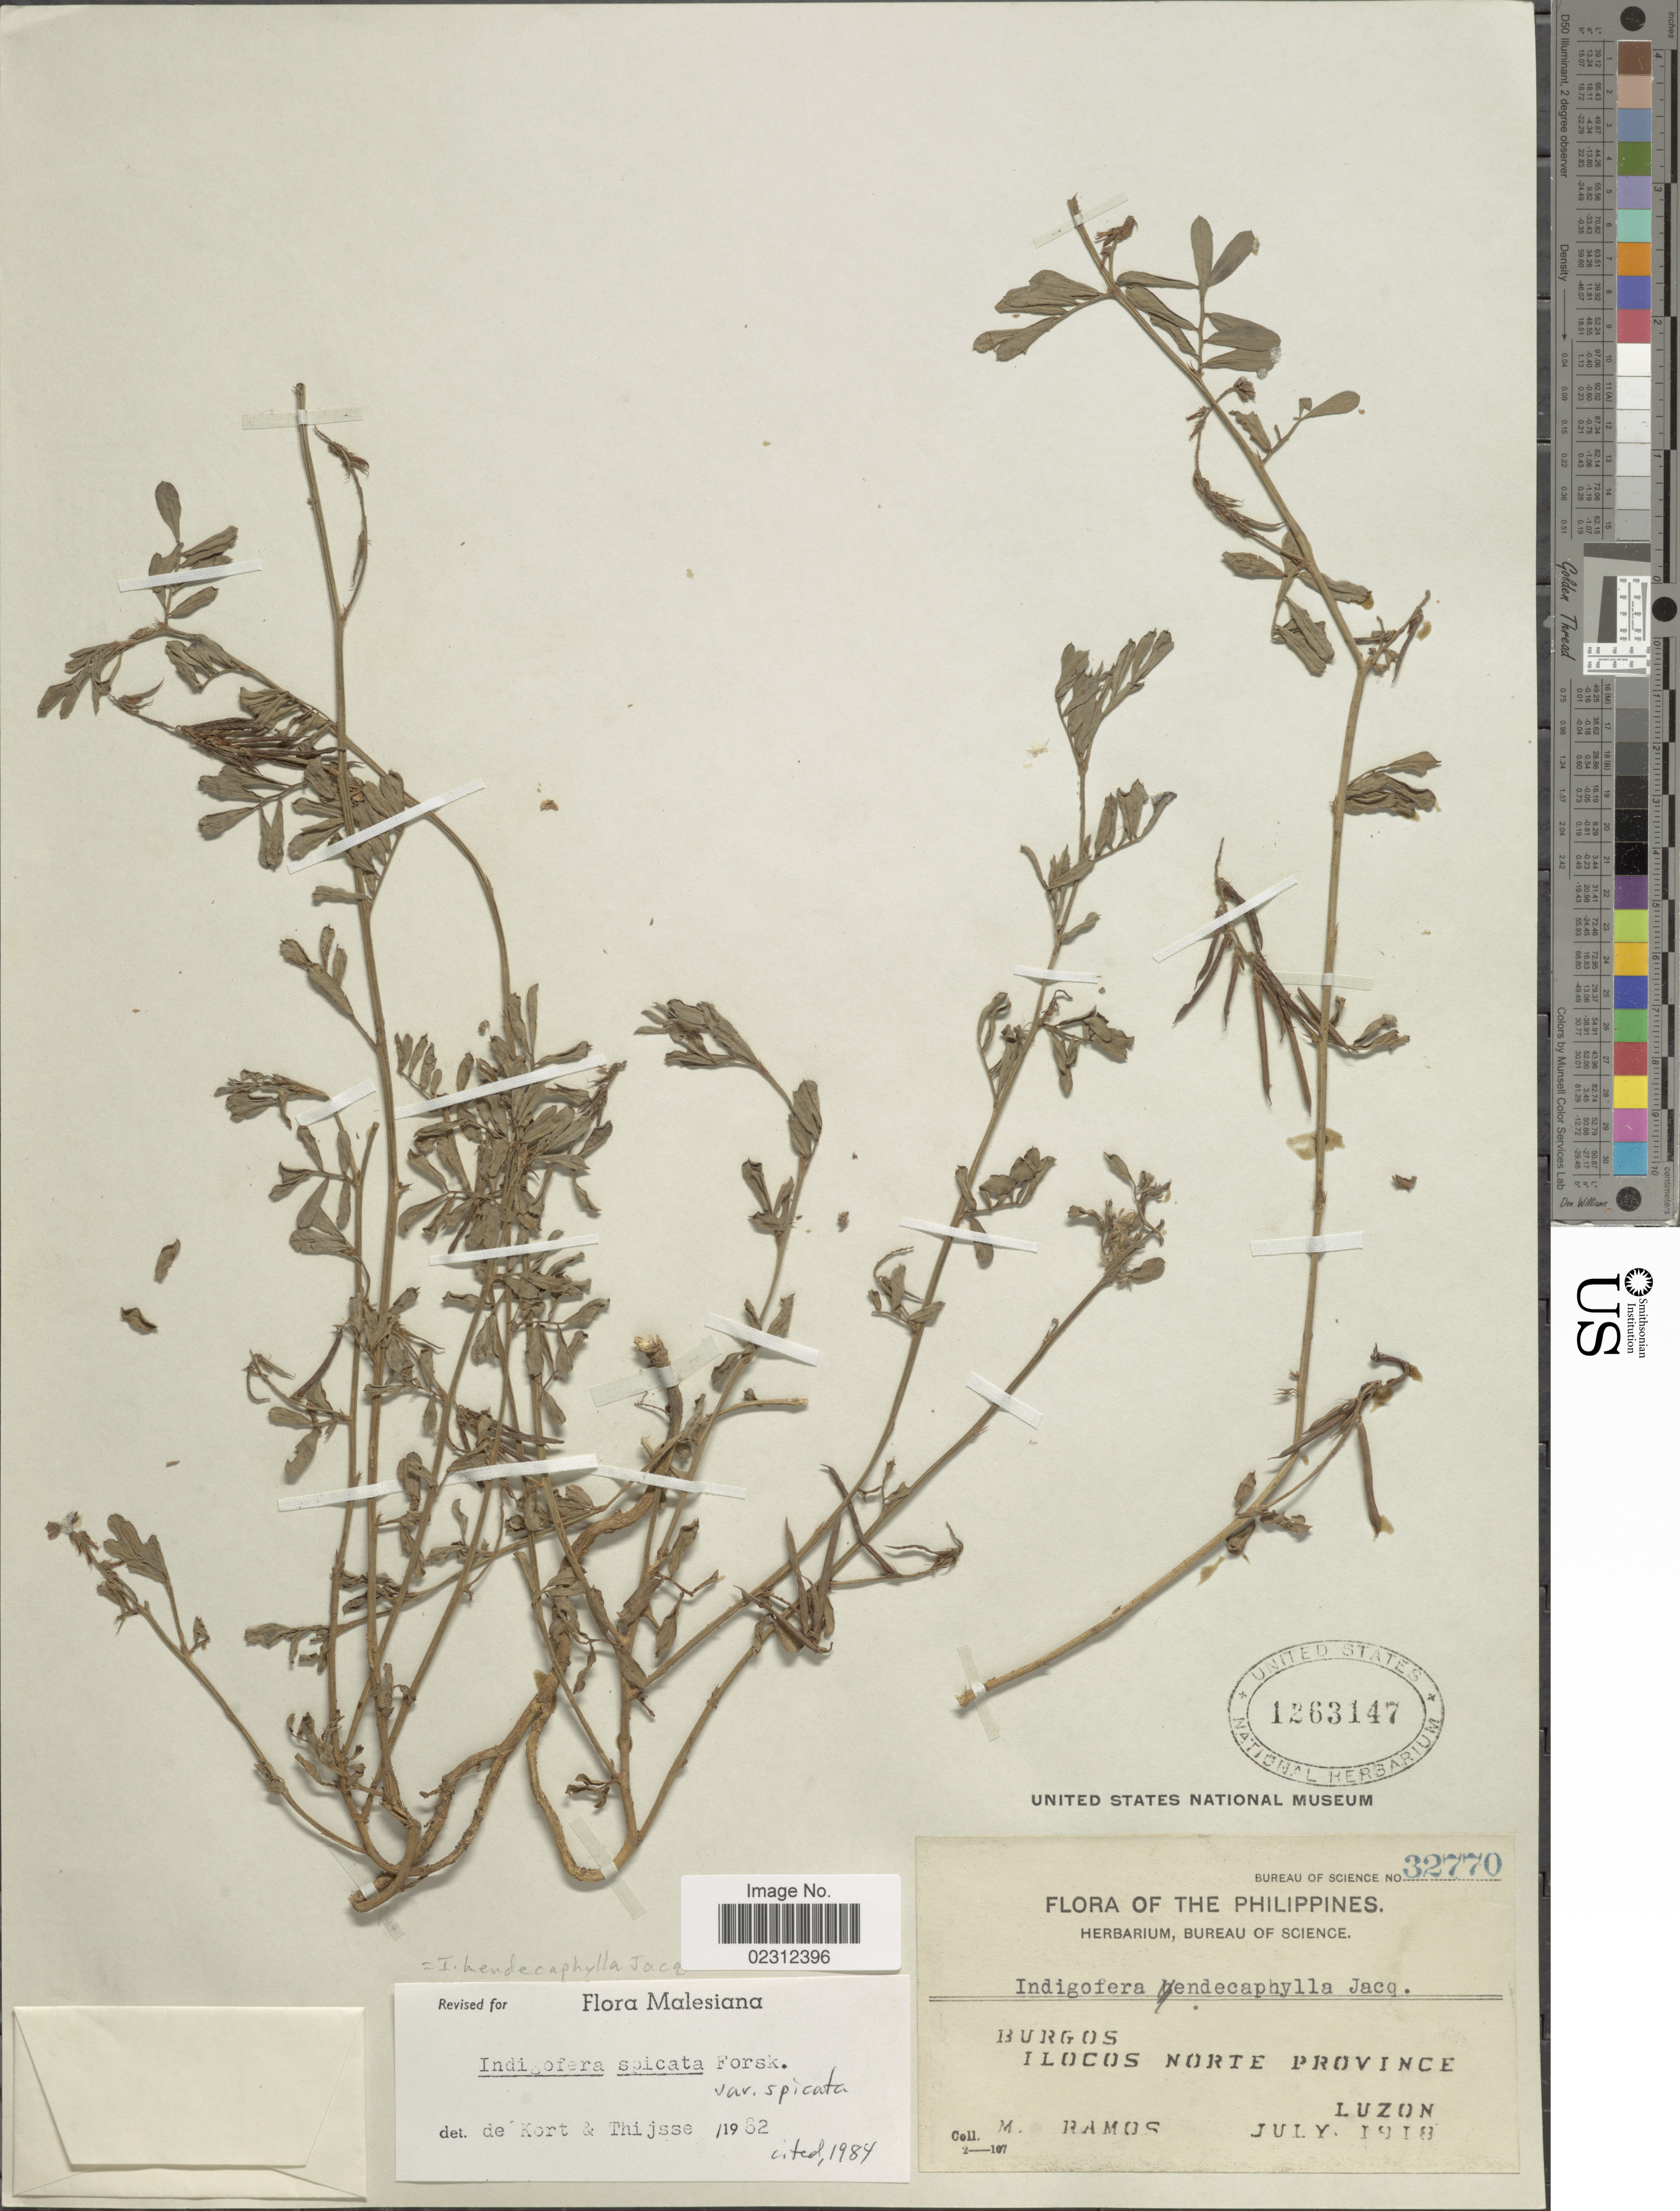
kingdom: Plantae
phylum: Tracheophyta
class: Magnoliopsida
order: Fabales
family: Fabaceae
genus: Indigofera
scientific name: Indigofera hendecaphylla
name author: Jacq.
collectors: M. Ramos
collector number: Bureau Of Science 32770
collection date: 1918-07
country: Philippines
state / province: Ilocos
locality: Burgos, Ilocos Norte Province, Luzon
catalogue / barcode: US 1263147